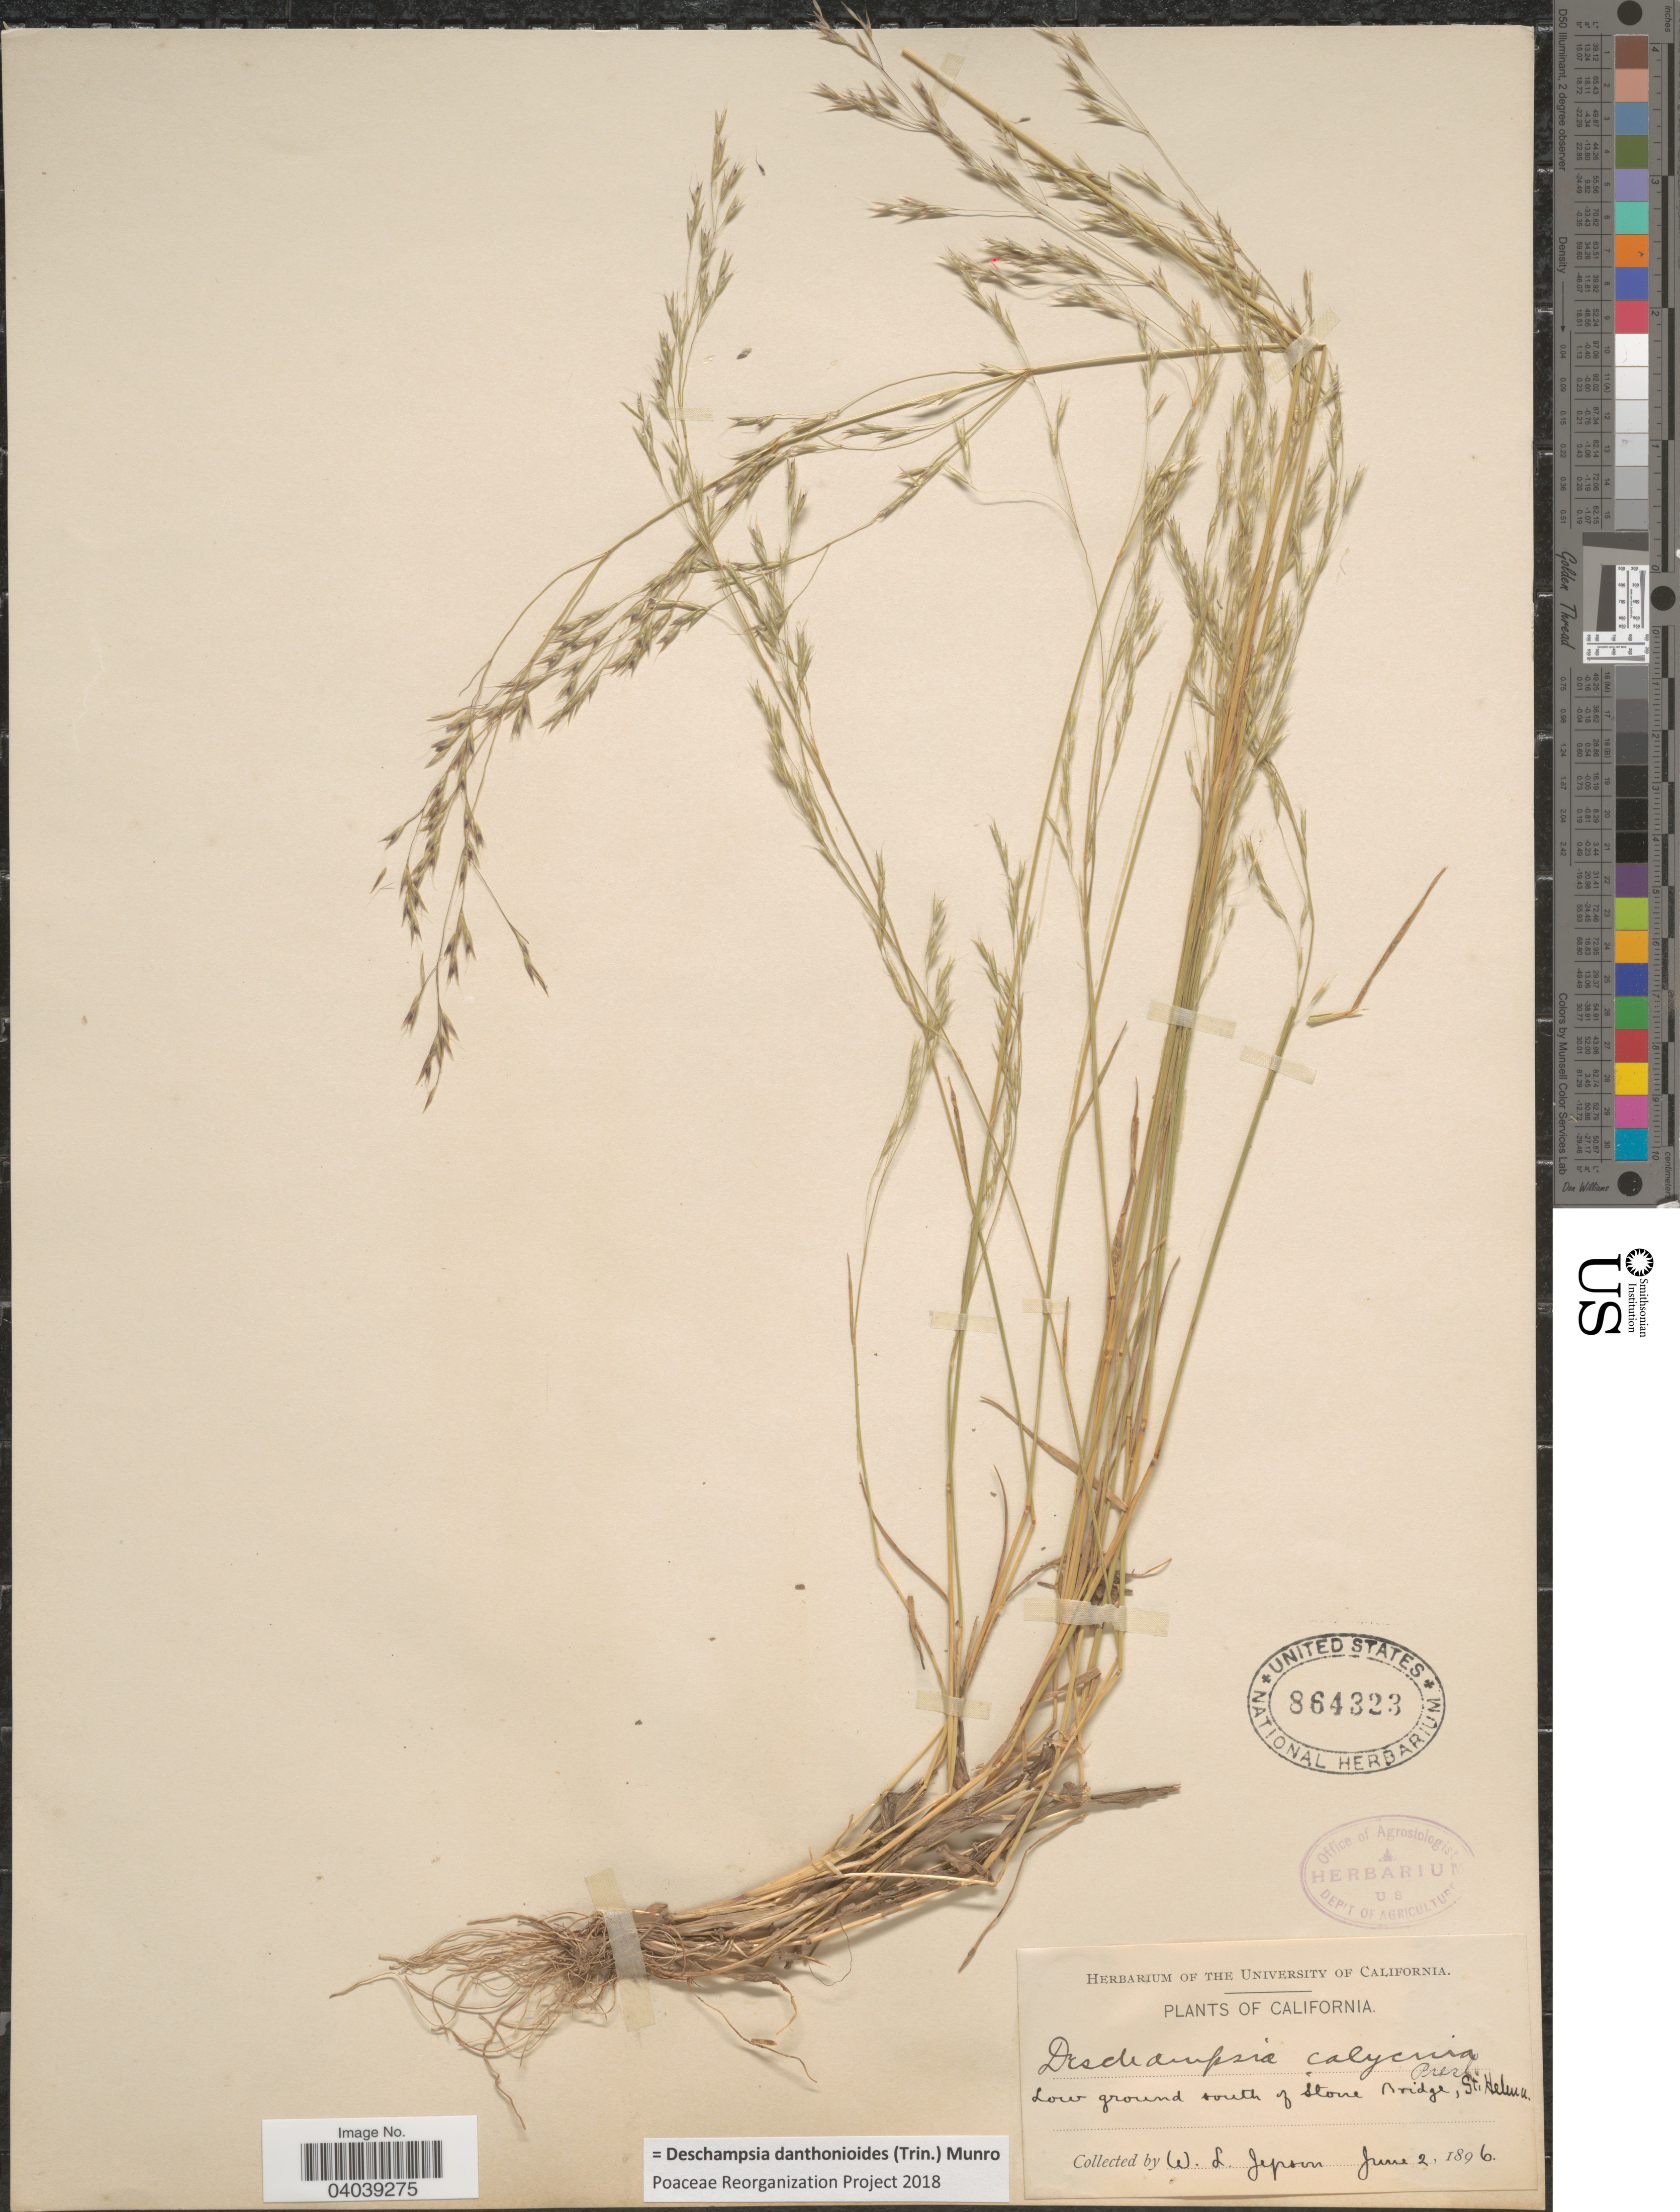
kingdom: Plantae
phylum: Tracheophyta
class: Liliopsida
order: Poales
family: Poaceae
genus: Deschampsia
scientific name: Deschampsia danthonioides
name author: (Trin.) Munro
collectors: W. L. Jepson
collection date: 1896-06-02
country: United States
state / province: California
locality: Low ground south of Stone Bridge, St. Helen Co.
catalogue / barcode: US 864323